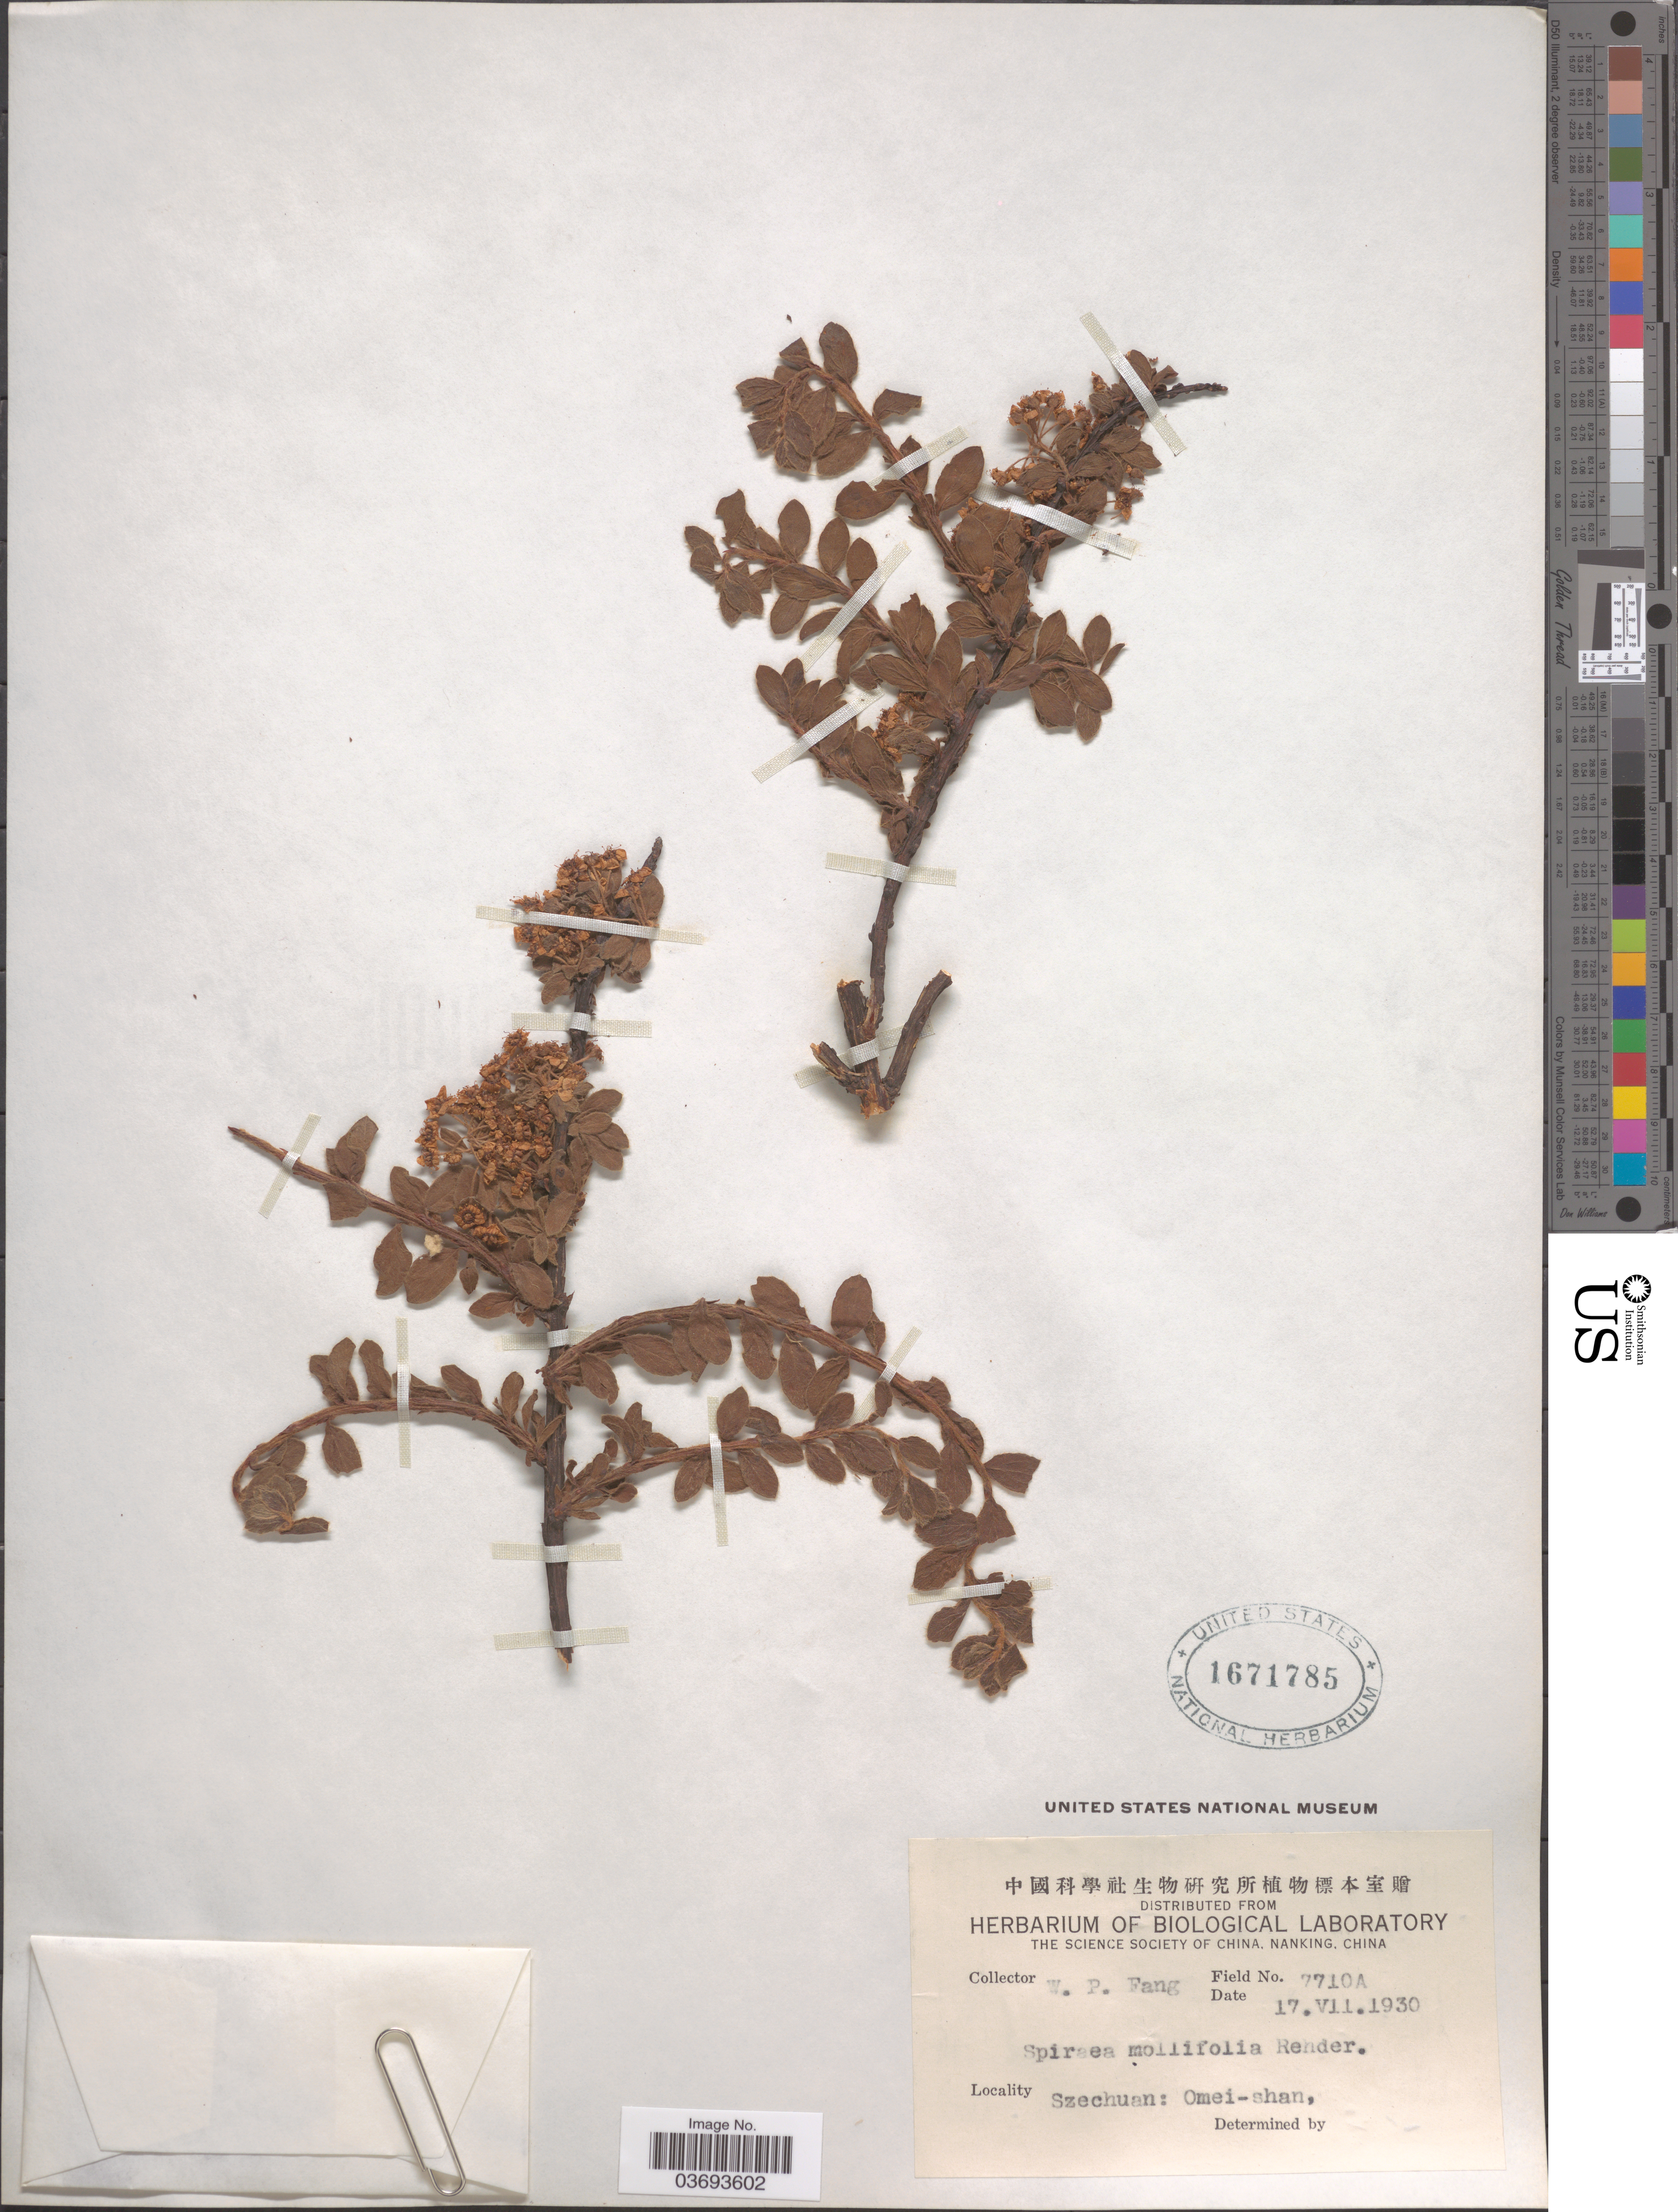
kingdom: Plantae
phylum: Tracheophyta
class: Magnoliopsida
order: Rosales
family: Rosaceae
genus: Spiraea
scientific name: Spiraea mollifolia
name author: Rehder in Sarg.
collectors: W. P. Fang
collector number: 7710A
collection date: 1930-07-17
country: China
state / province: Sichuan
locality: Szechuan: Omei-shan.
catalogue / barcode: US 1671785